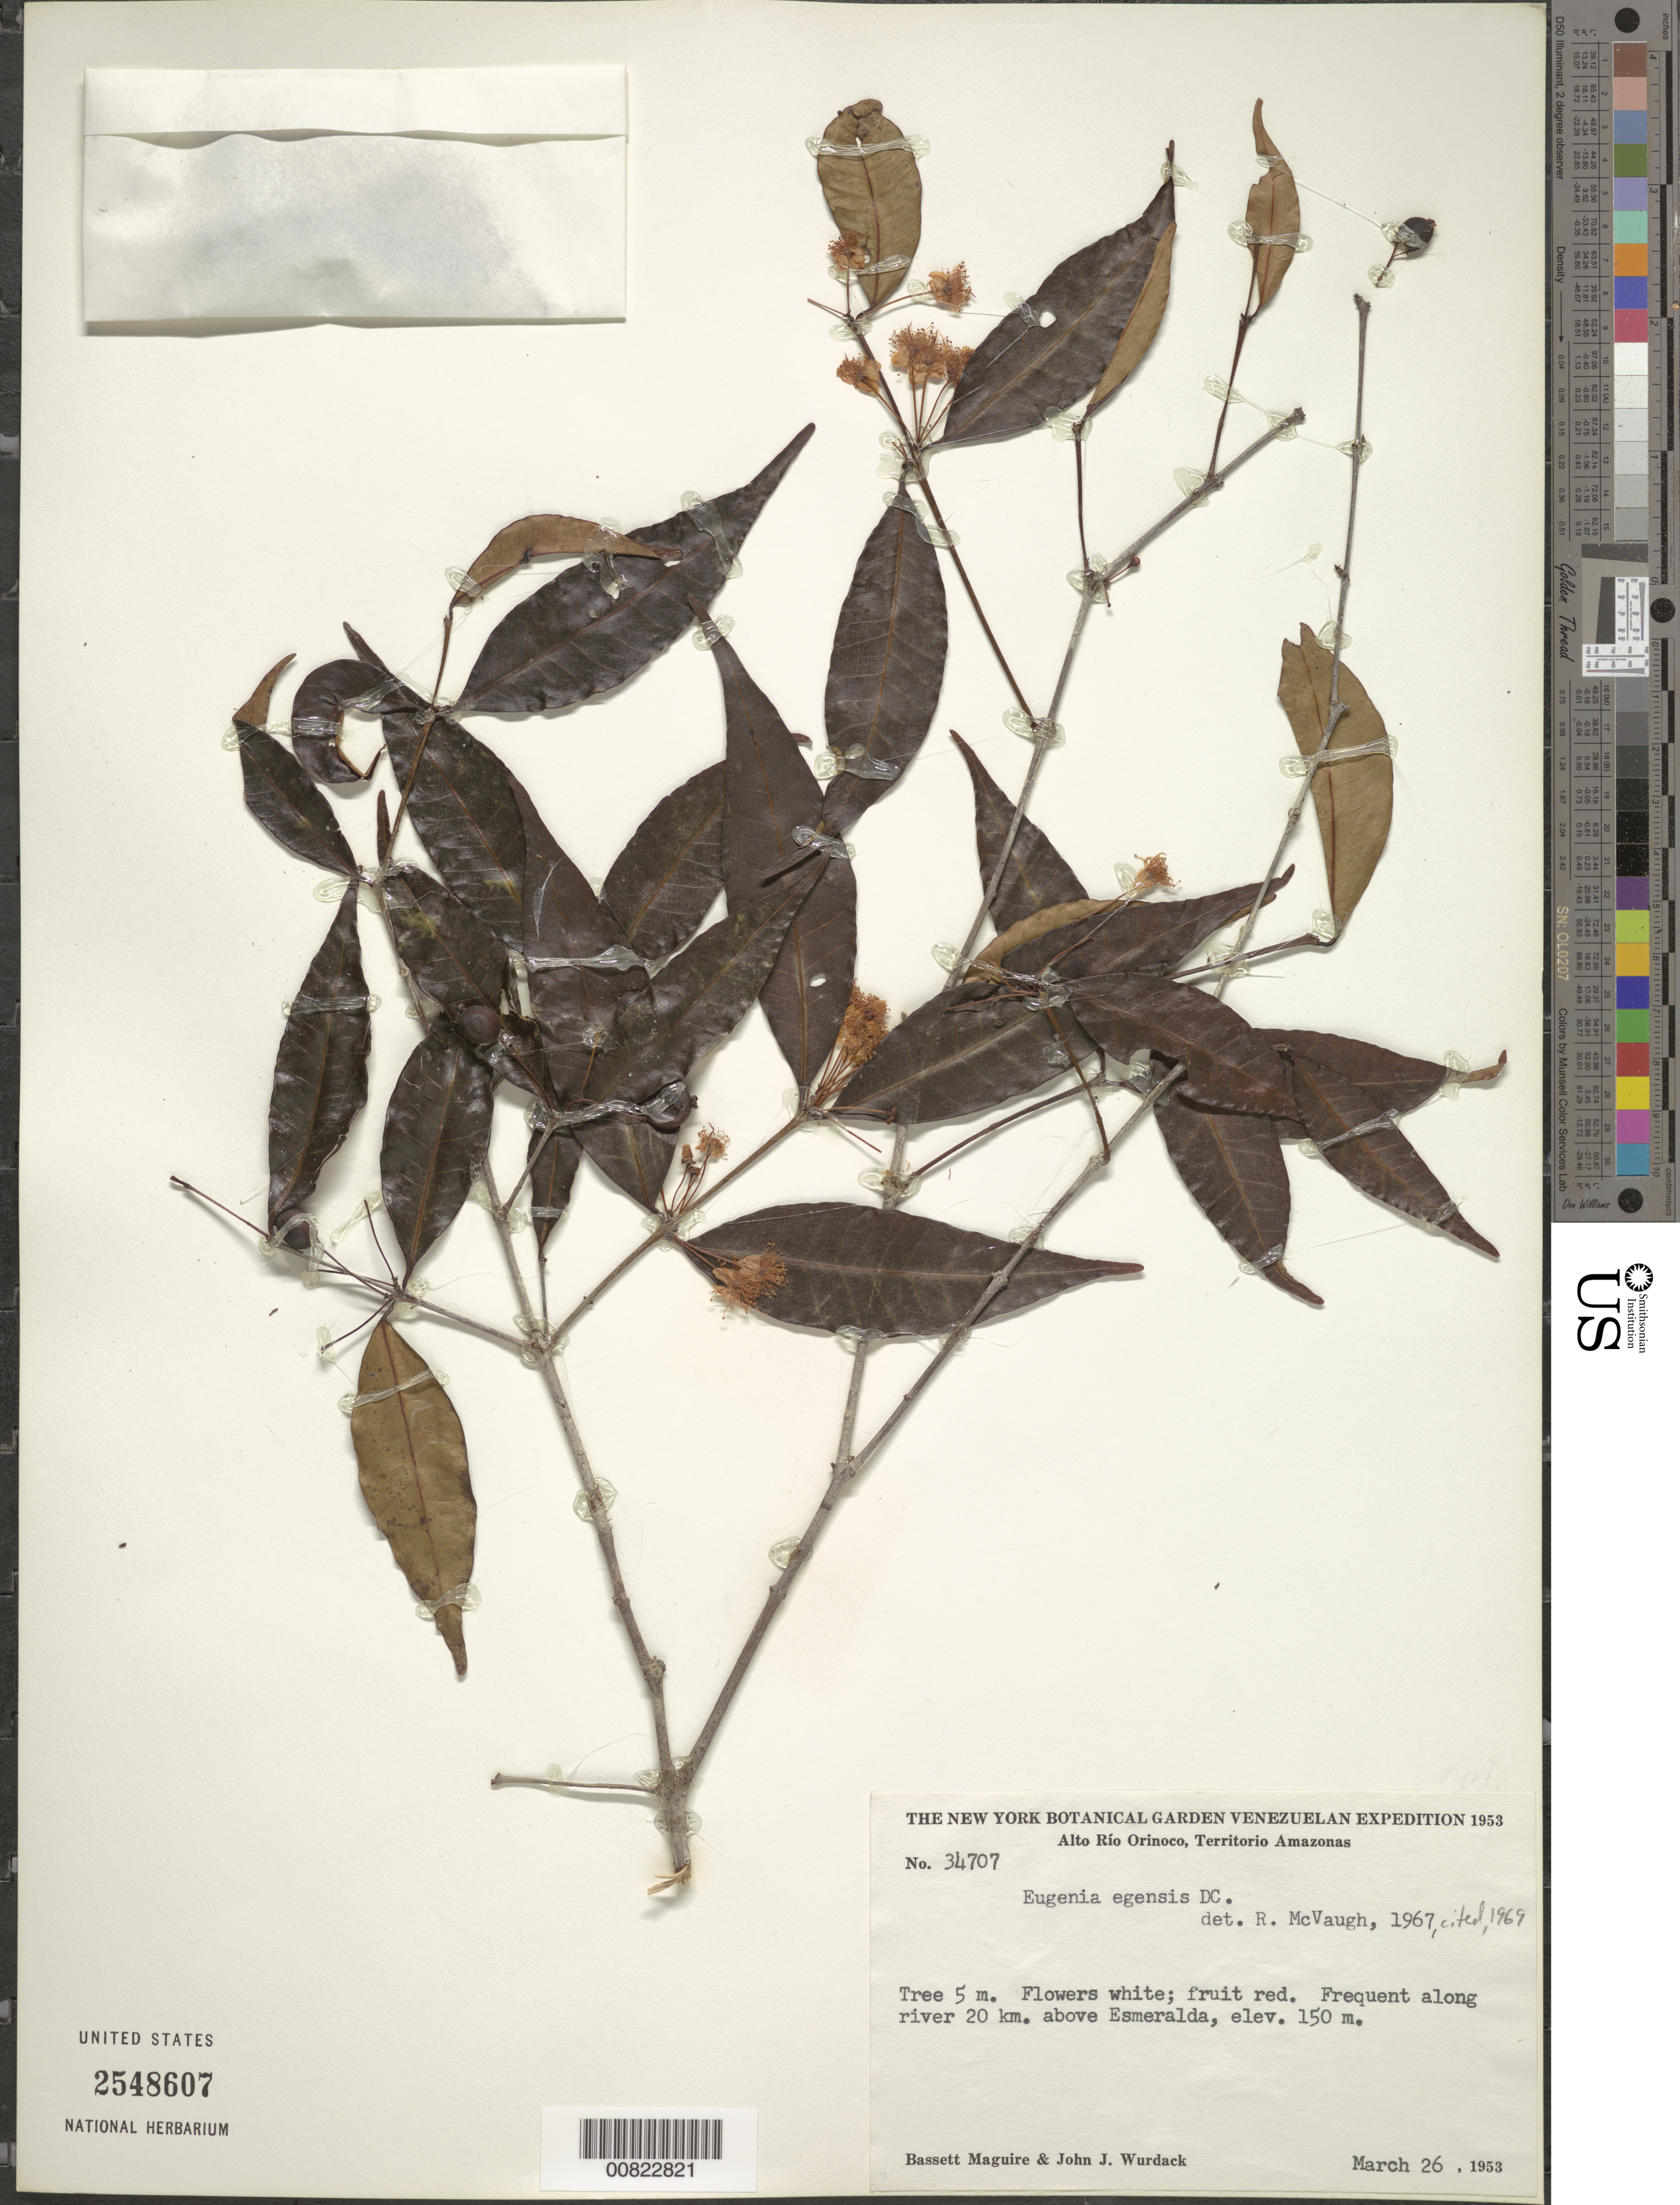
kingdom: Plantae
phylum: Tracheophyta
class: Magnoliopsida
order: Myrtales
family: Myrtaceae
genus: Eugenia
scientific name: Eugenia egensis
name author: DC.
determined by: McVaugh, R.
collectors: B. Maguire & J. J. Wurdack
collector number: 34707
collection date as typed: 26-Mar-53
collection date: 1953-03-26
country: Venezuela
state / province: Amazonas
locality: Alto Río Orinoco, La Esmeralda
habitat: Along river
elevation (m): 150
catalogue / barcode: US 2548607